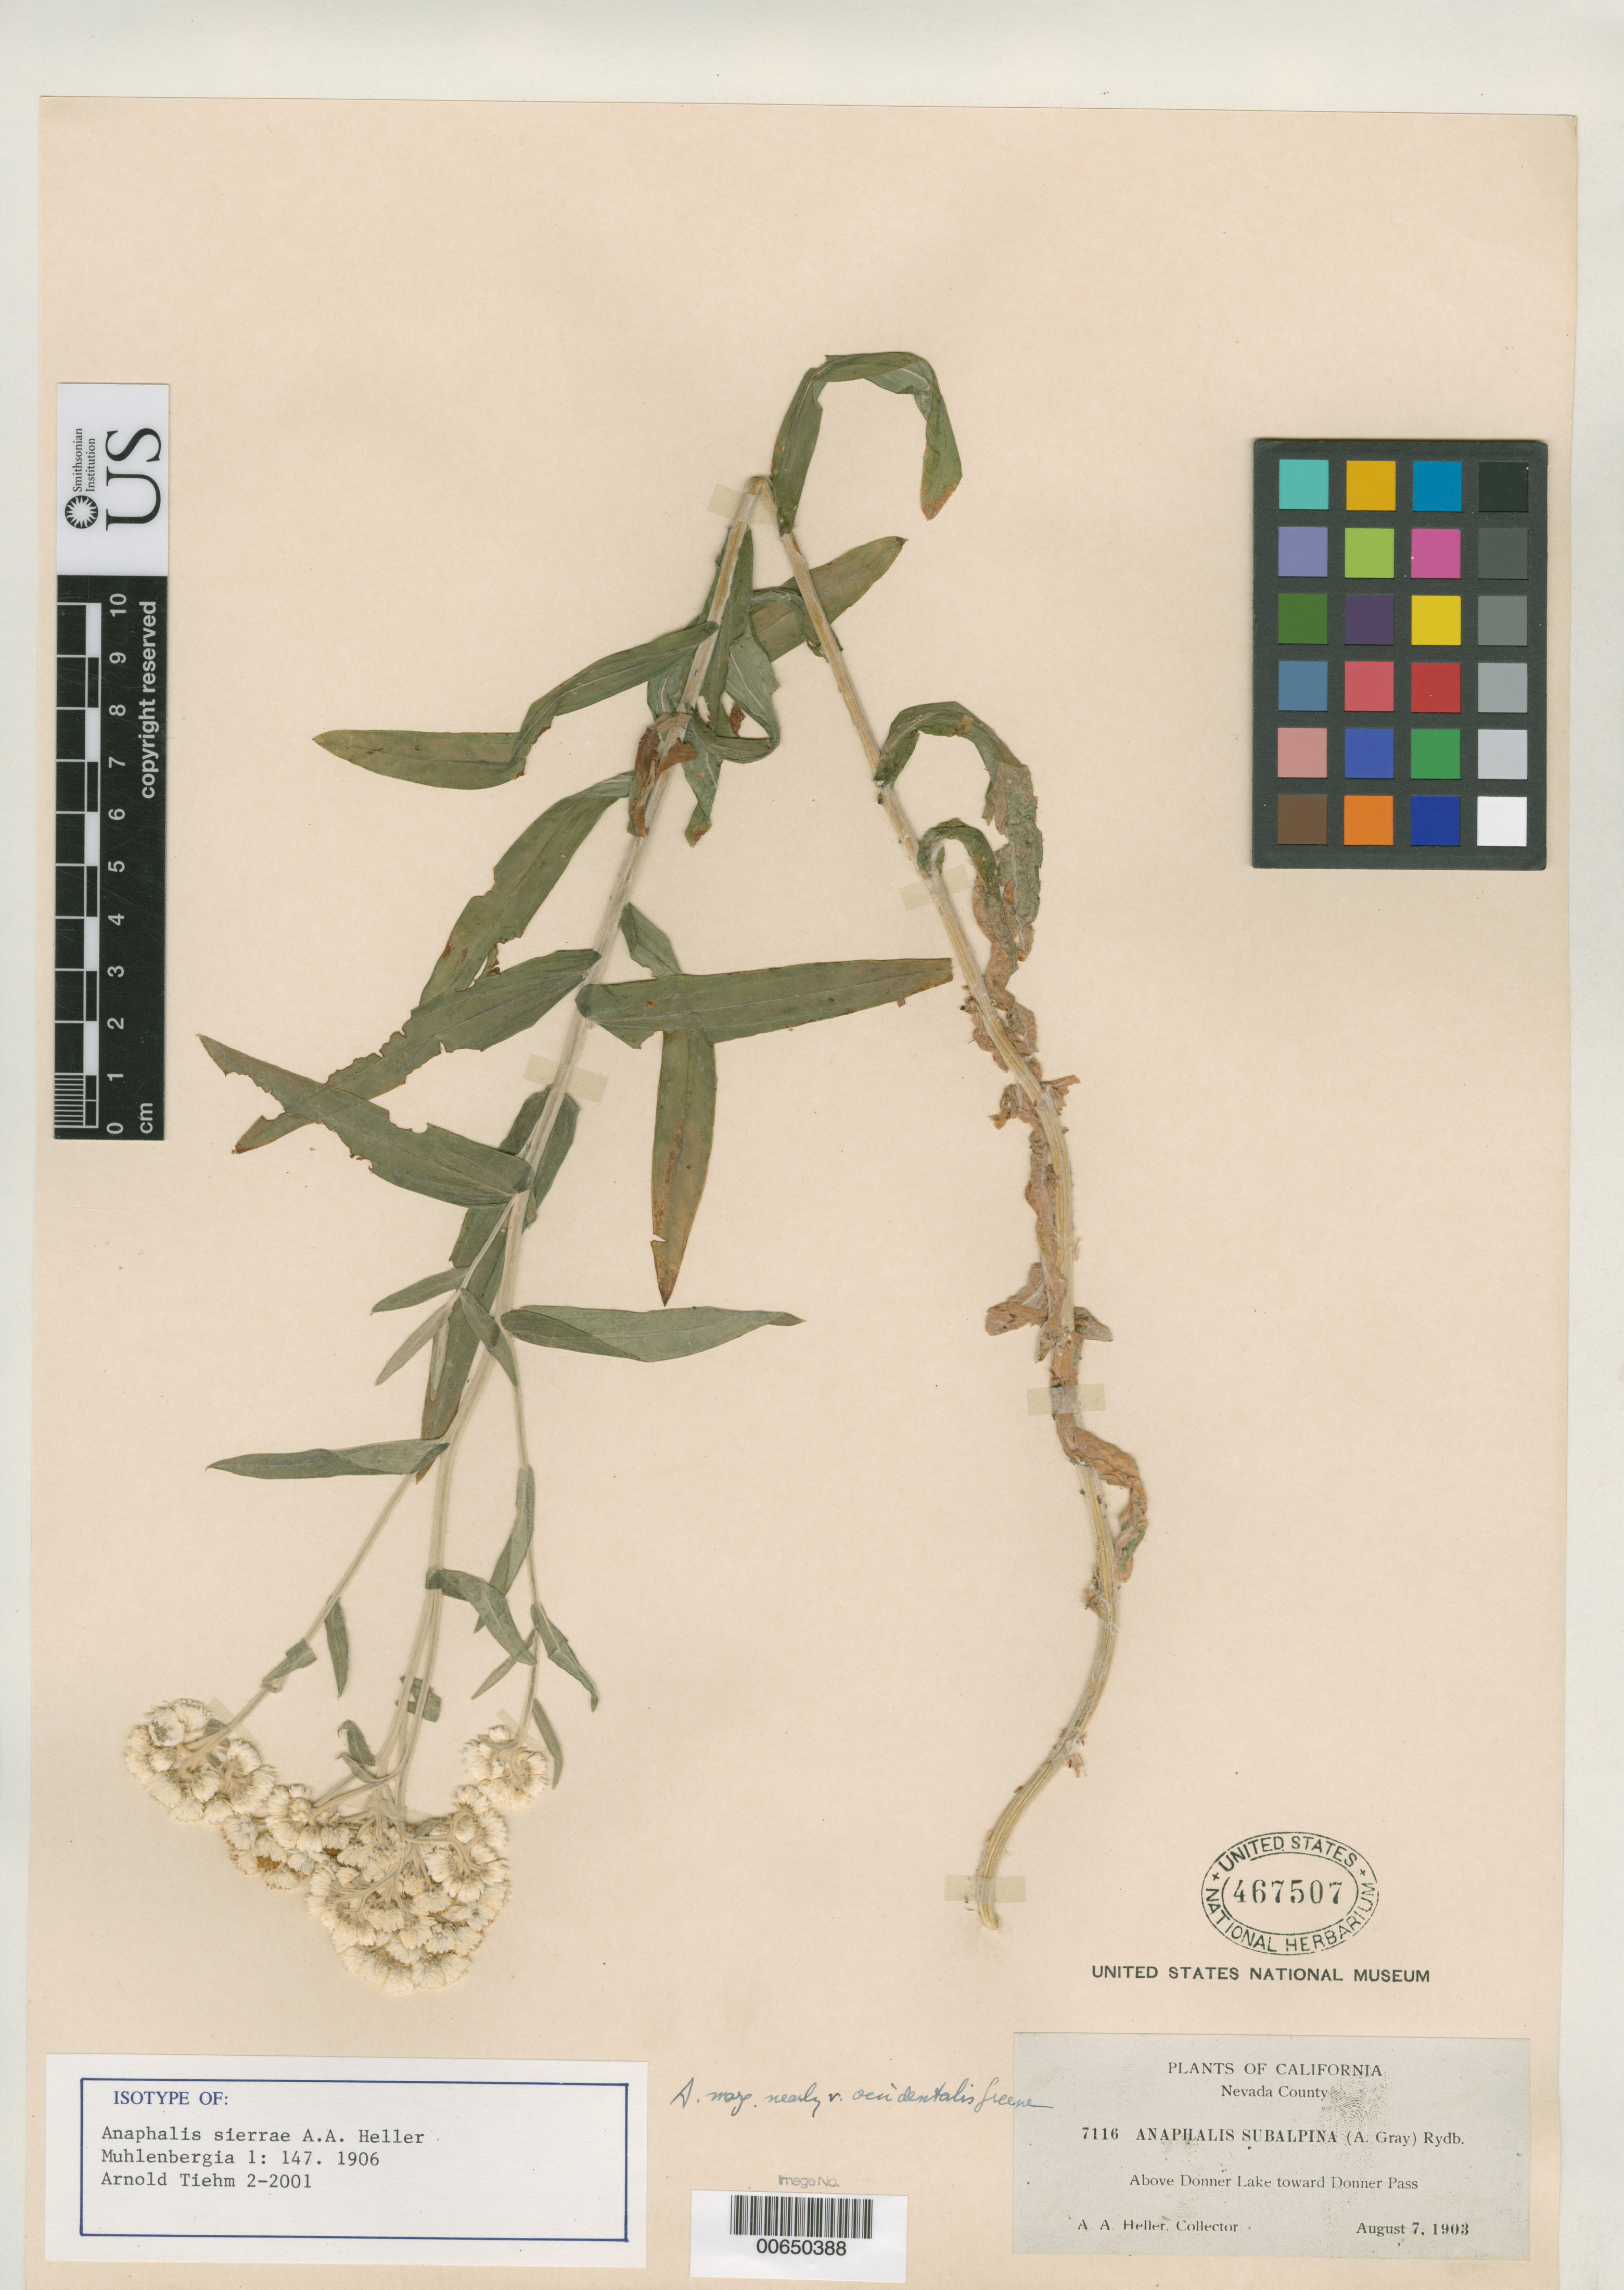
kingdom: Plantae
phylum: Tracheophyta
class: Magnoliopsida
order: Asterales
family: Asteraceae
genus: Anaphalis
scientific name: Anaphalis sierrae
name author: A. Heller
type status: Isotype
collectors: A. A. Heller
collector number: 7116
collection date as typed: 07 Aug 1903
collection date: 1903-08-07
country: United States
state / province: California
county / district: Nevada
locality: Above Donner Lake toward Donner Pass.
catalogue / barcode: US 467507